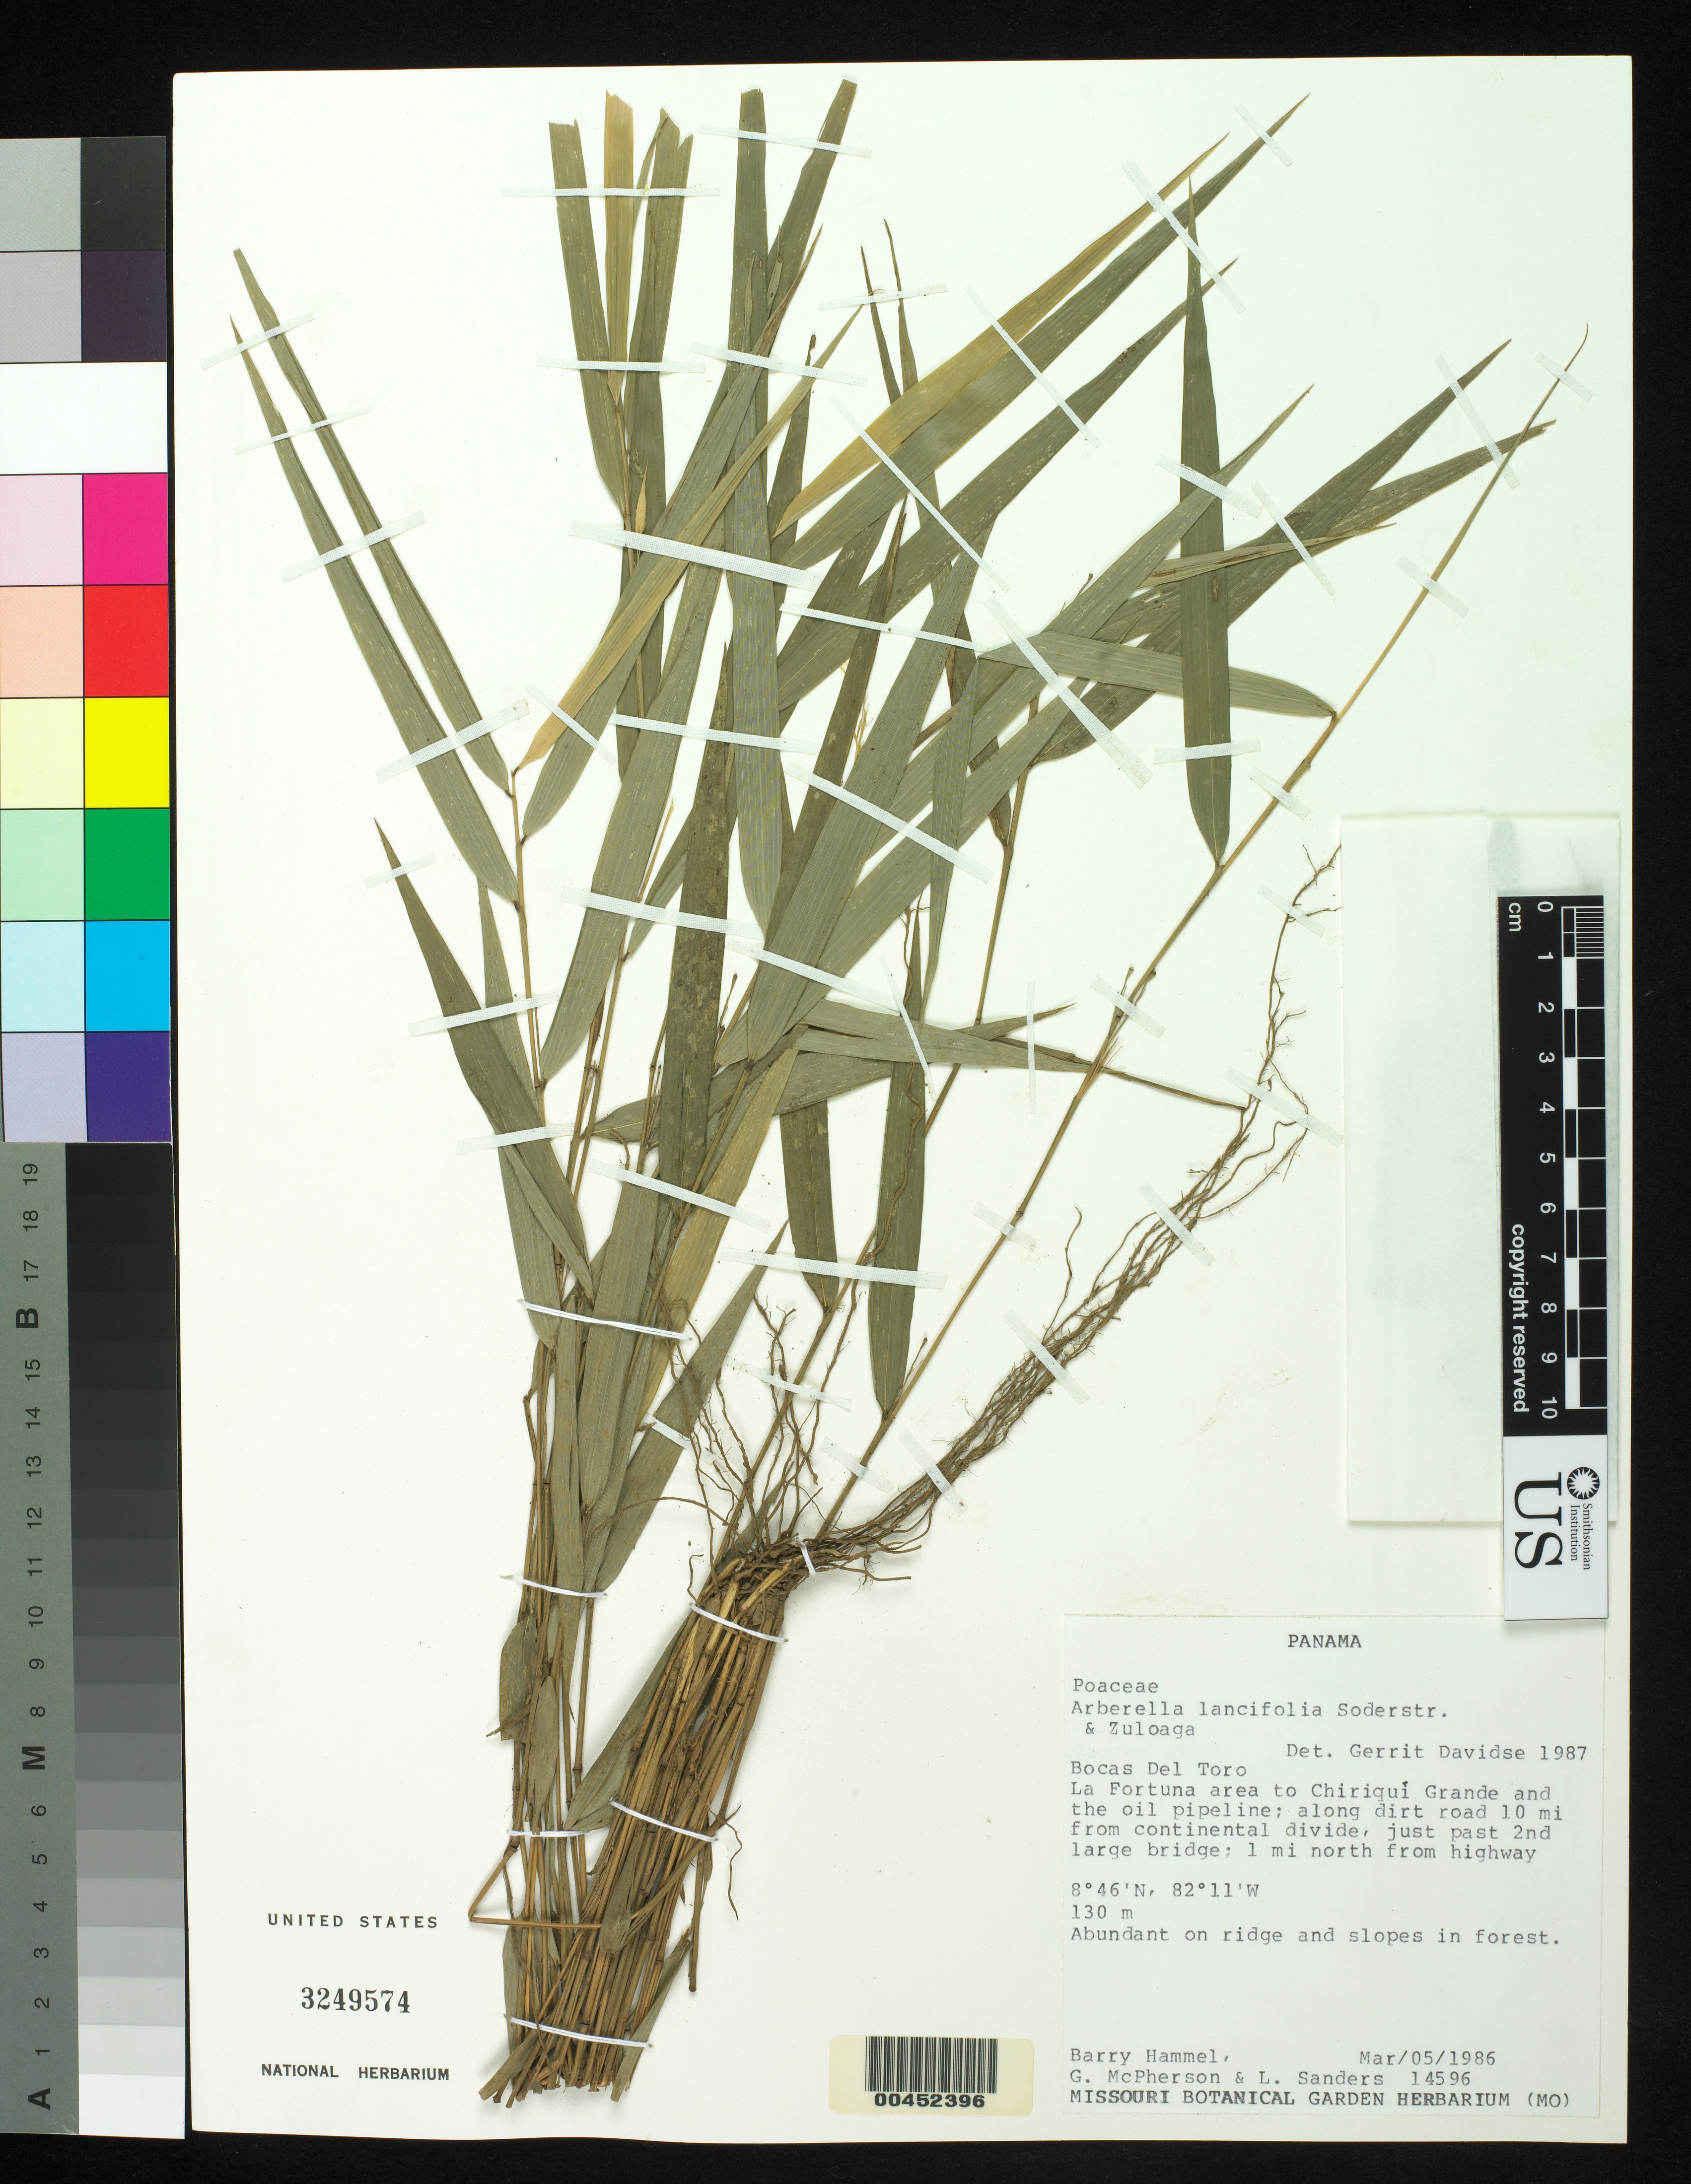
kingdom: Plantae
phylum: Tracheophyta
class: Liliopsida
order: Poales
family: Poaceae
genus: Arberella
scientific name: Arberella lancifolia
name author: Soderstr. & Zuloaga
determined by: Davidse, Gerrit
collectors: B. Hammel, G. D. McPherson & L. Sanders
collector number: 14596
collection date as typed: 05 Mar 1986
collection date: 1986-03-05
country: Panama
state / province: Bocas del Toro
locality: La Fortuna area to Chiriquí Grande and the oil pipeline, along the dirt road 10 mi from Continental Dividepast 2nd large bridge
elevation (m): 130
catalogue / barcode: US 3249574